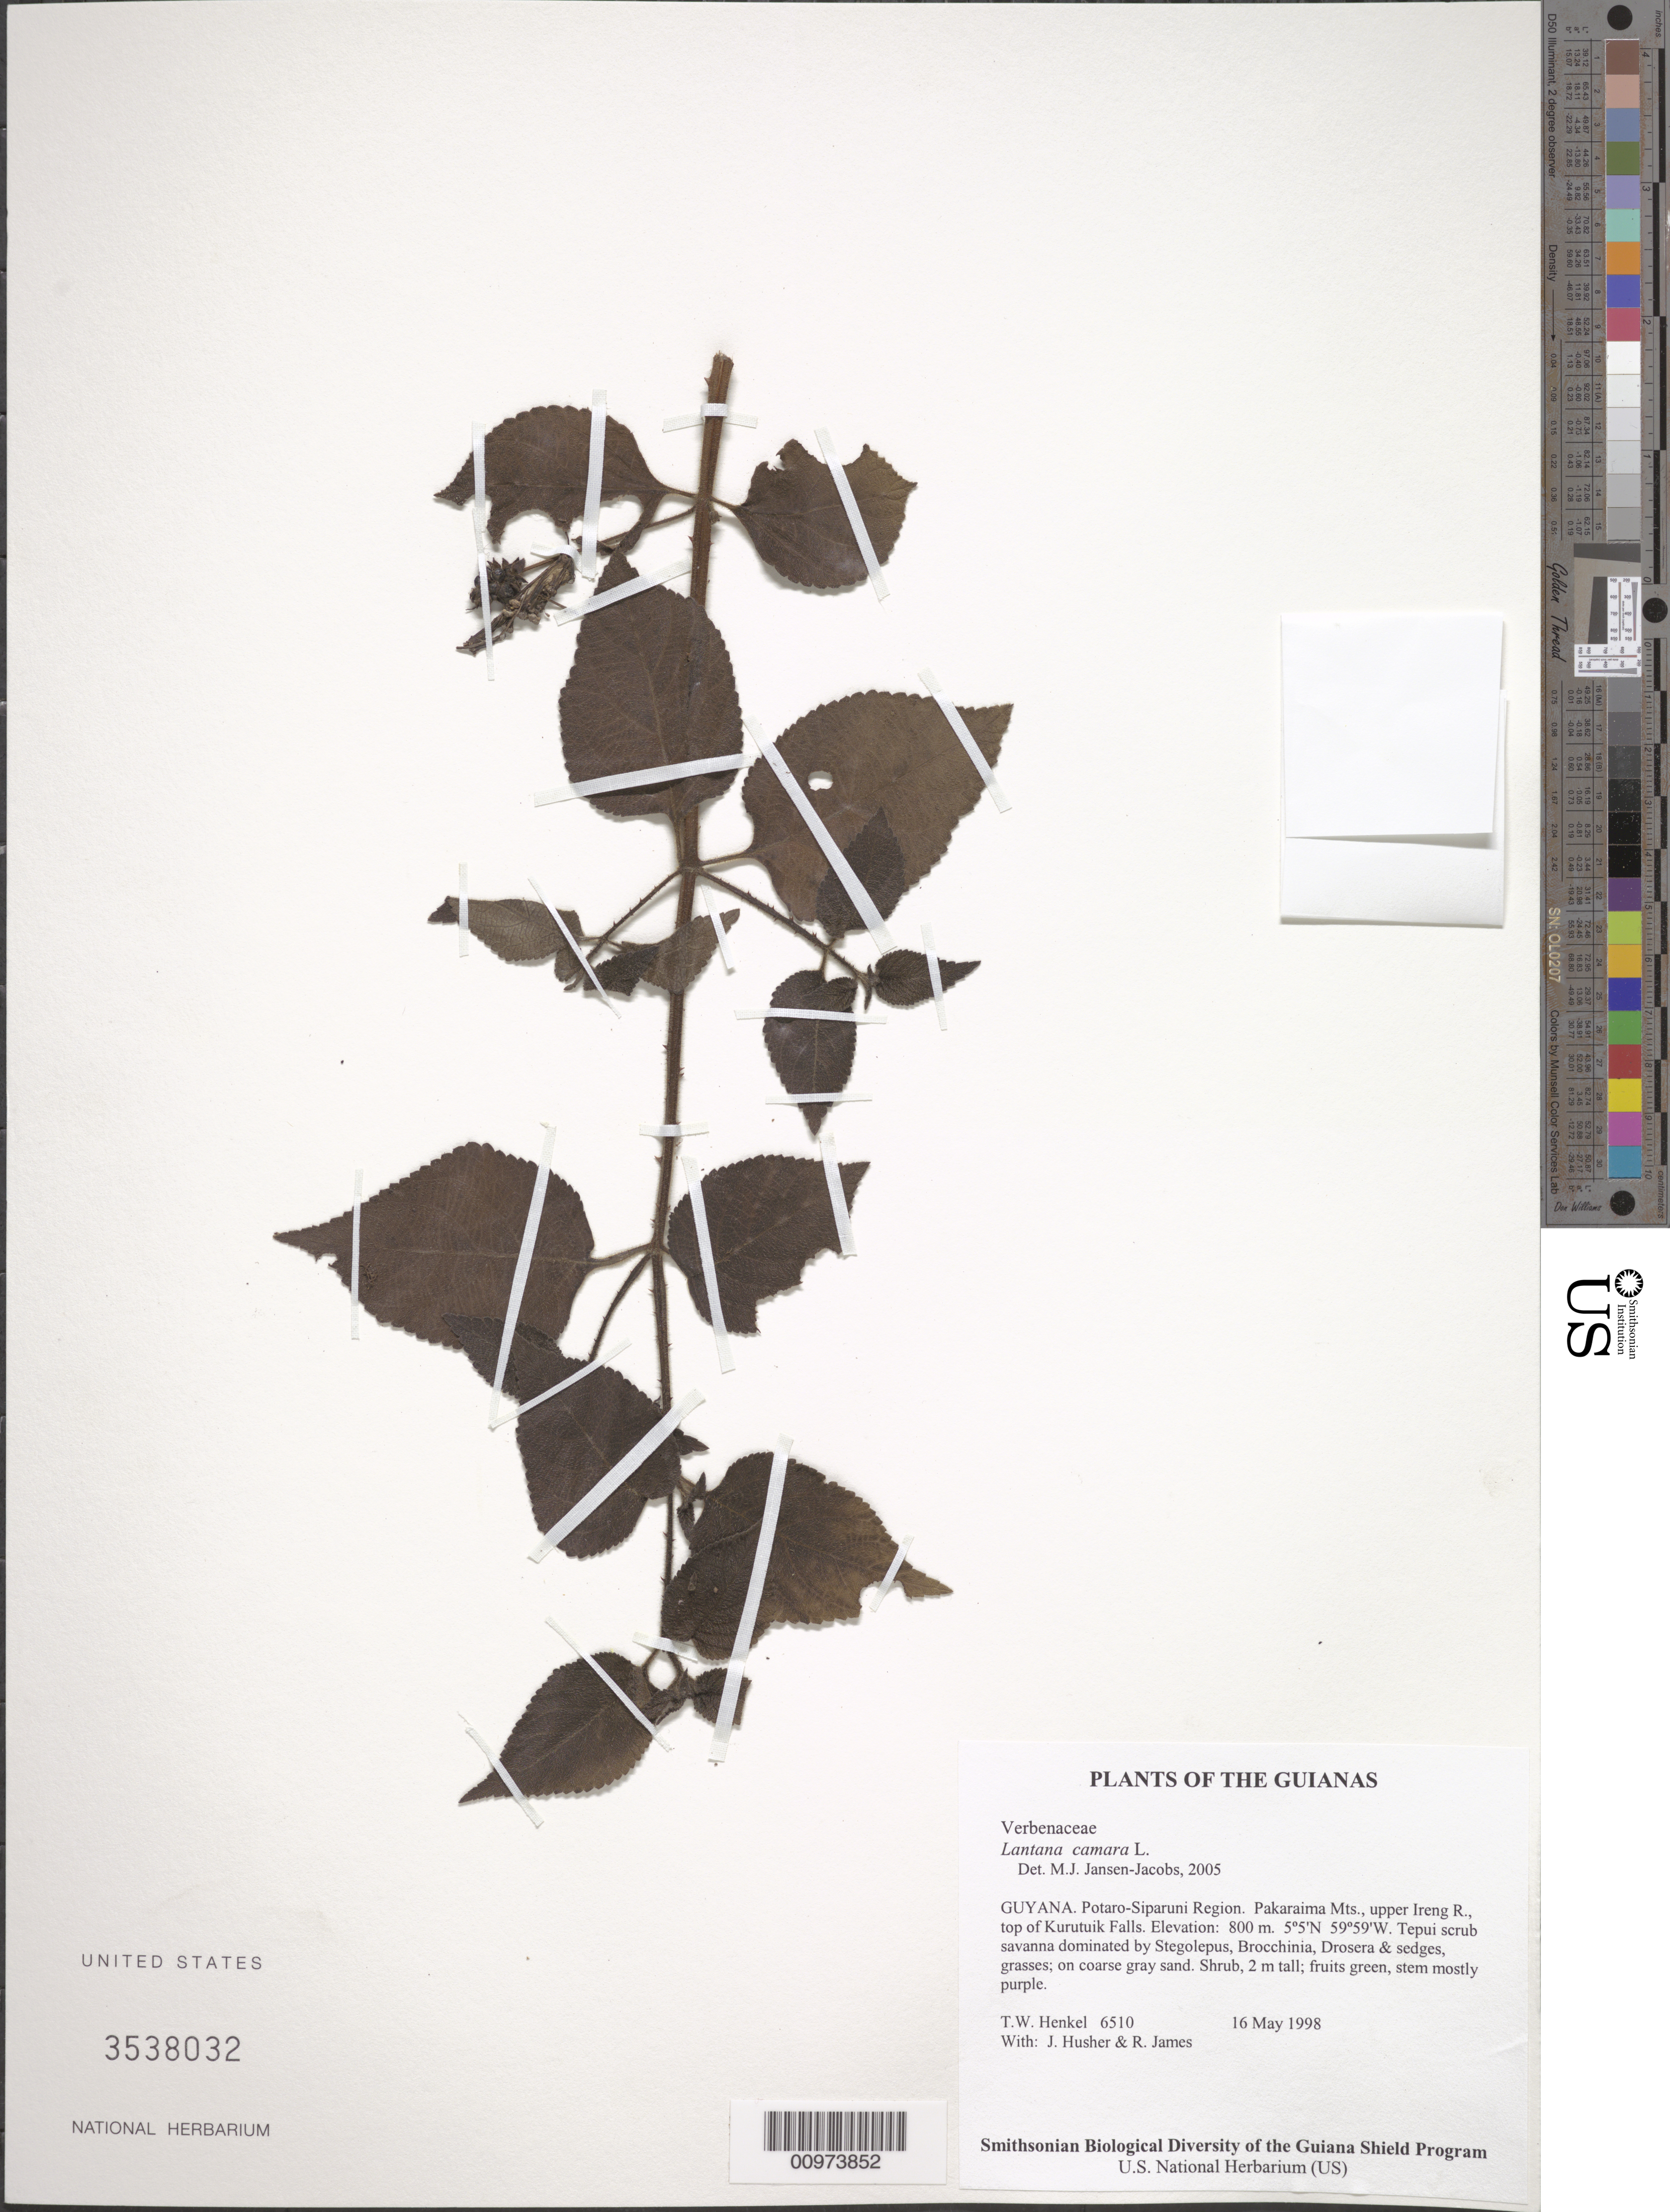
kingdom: Plantae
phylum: Tracheophyta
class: Magnoliopsida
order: Lamiales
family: Verbenaceae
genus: Lantana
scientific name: Lantana camara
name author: L.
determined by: Jansen-Jacobs, M. J., (U), Nationaal Herbarium Nederland, Utrecht University branch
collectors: T. Henkel, J. Husher & R. James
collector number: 6510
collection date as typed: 16 May 1998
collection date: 1998-05-16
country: Guyana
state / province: Potaro-Siparuni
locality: Pakaraima Mts., upper Ireng R., top of Kurutuik Falls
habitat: Tepui scrub savanna dominated by Stegolepus, Brocchinia, Drosera & sedges, grasses; on coarse gray sand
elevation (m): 800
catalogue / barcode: US 3538032